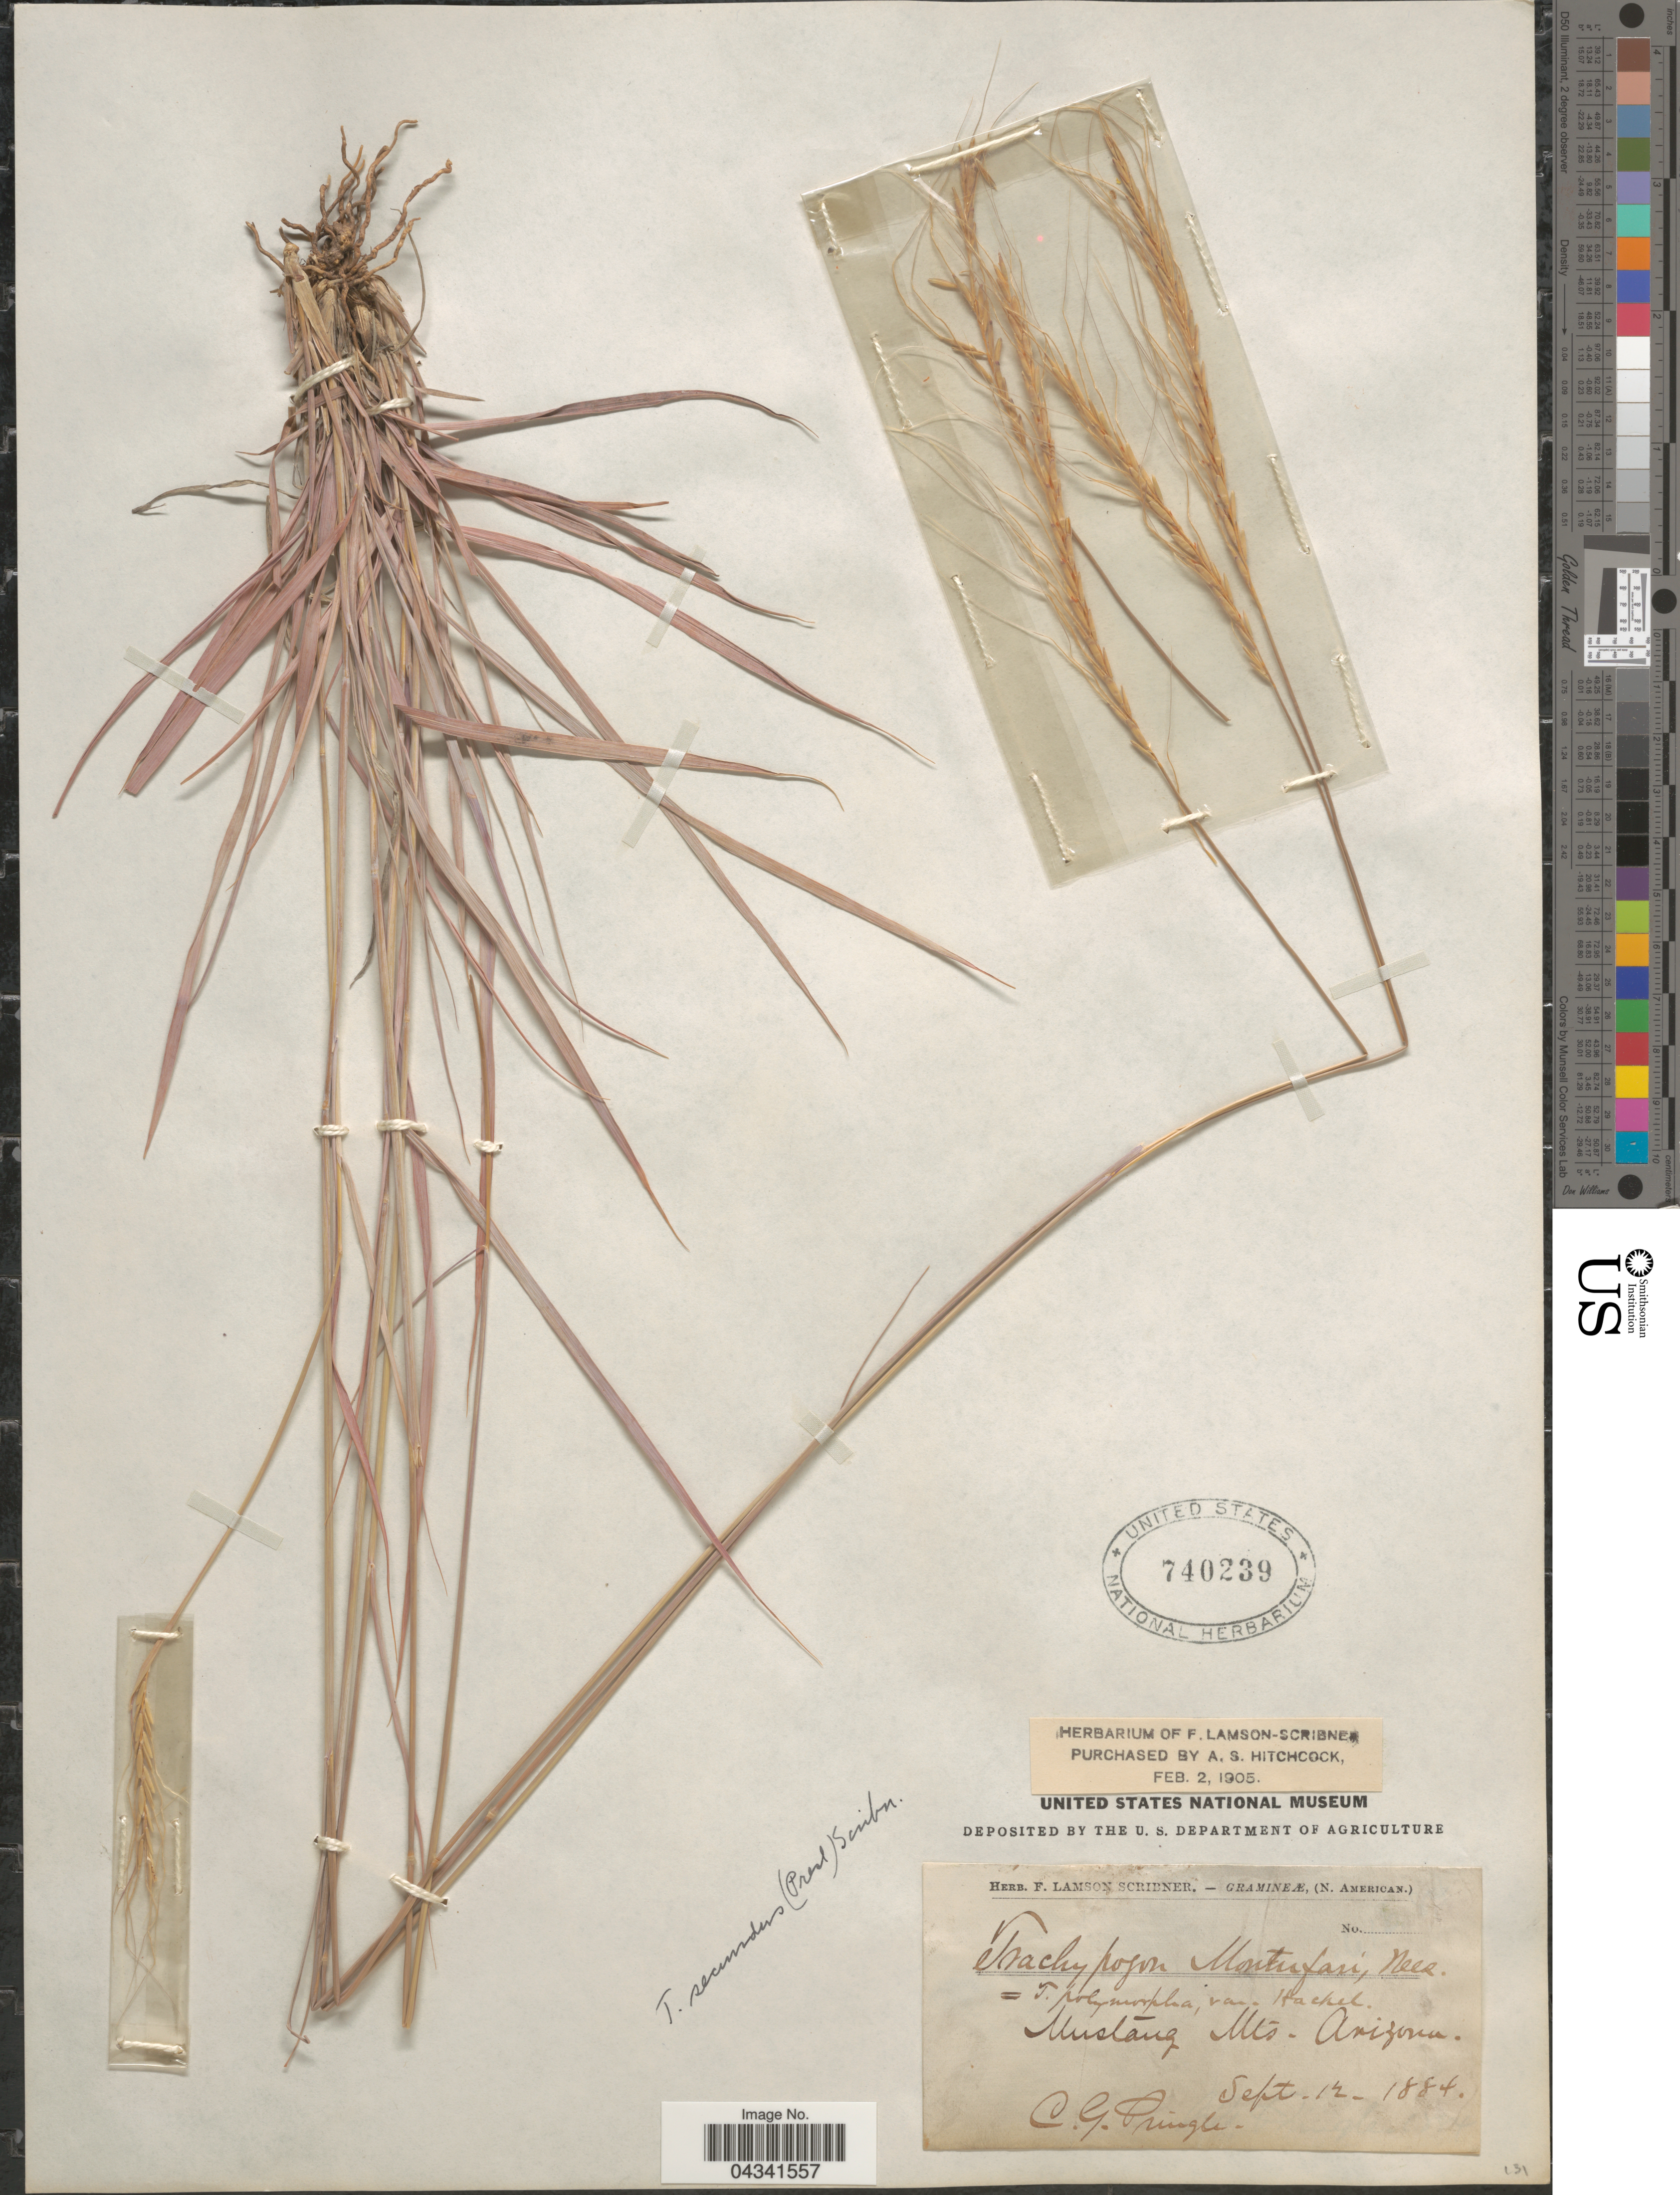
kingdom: Plantae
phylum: Tracheophyta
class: Liliopsida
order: Poales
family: Poaceae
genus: Trachypogon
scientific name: Trachypogon spicatus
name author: (L. f.) Kuntze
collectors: C. G. Pringle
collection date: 1884-09-12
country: United States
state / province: Arizona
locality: Mustang Mts.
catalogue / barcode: US 740239